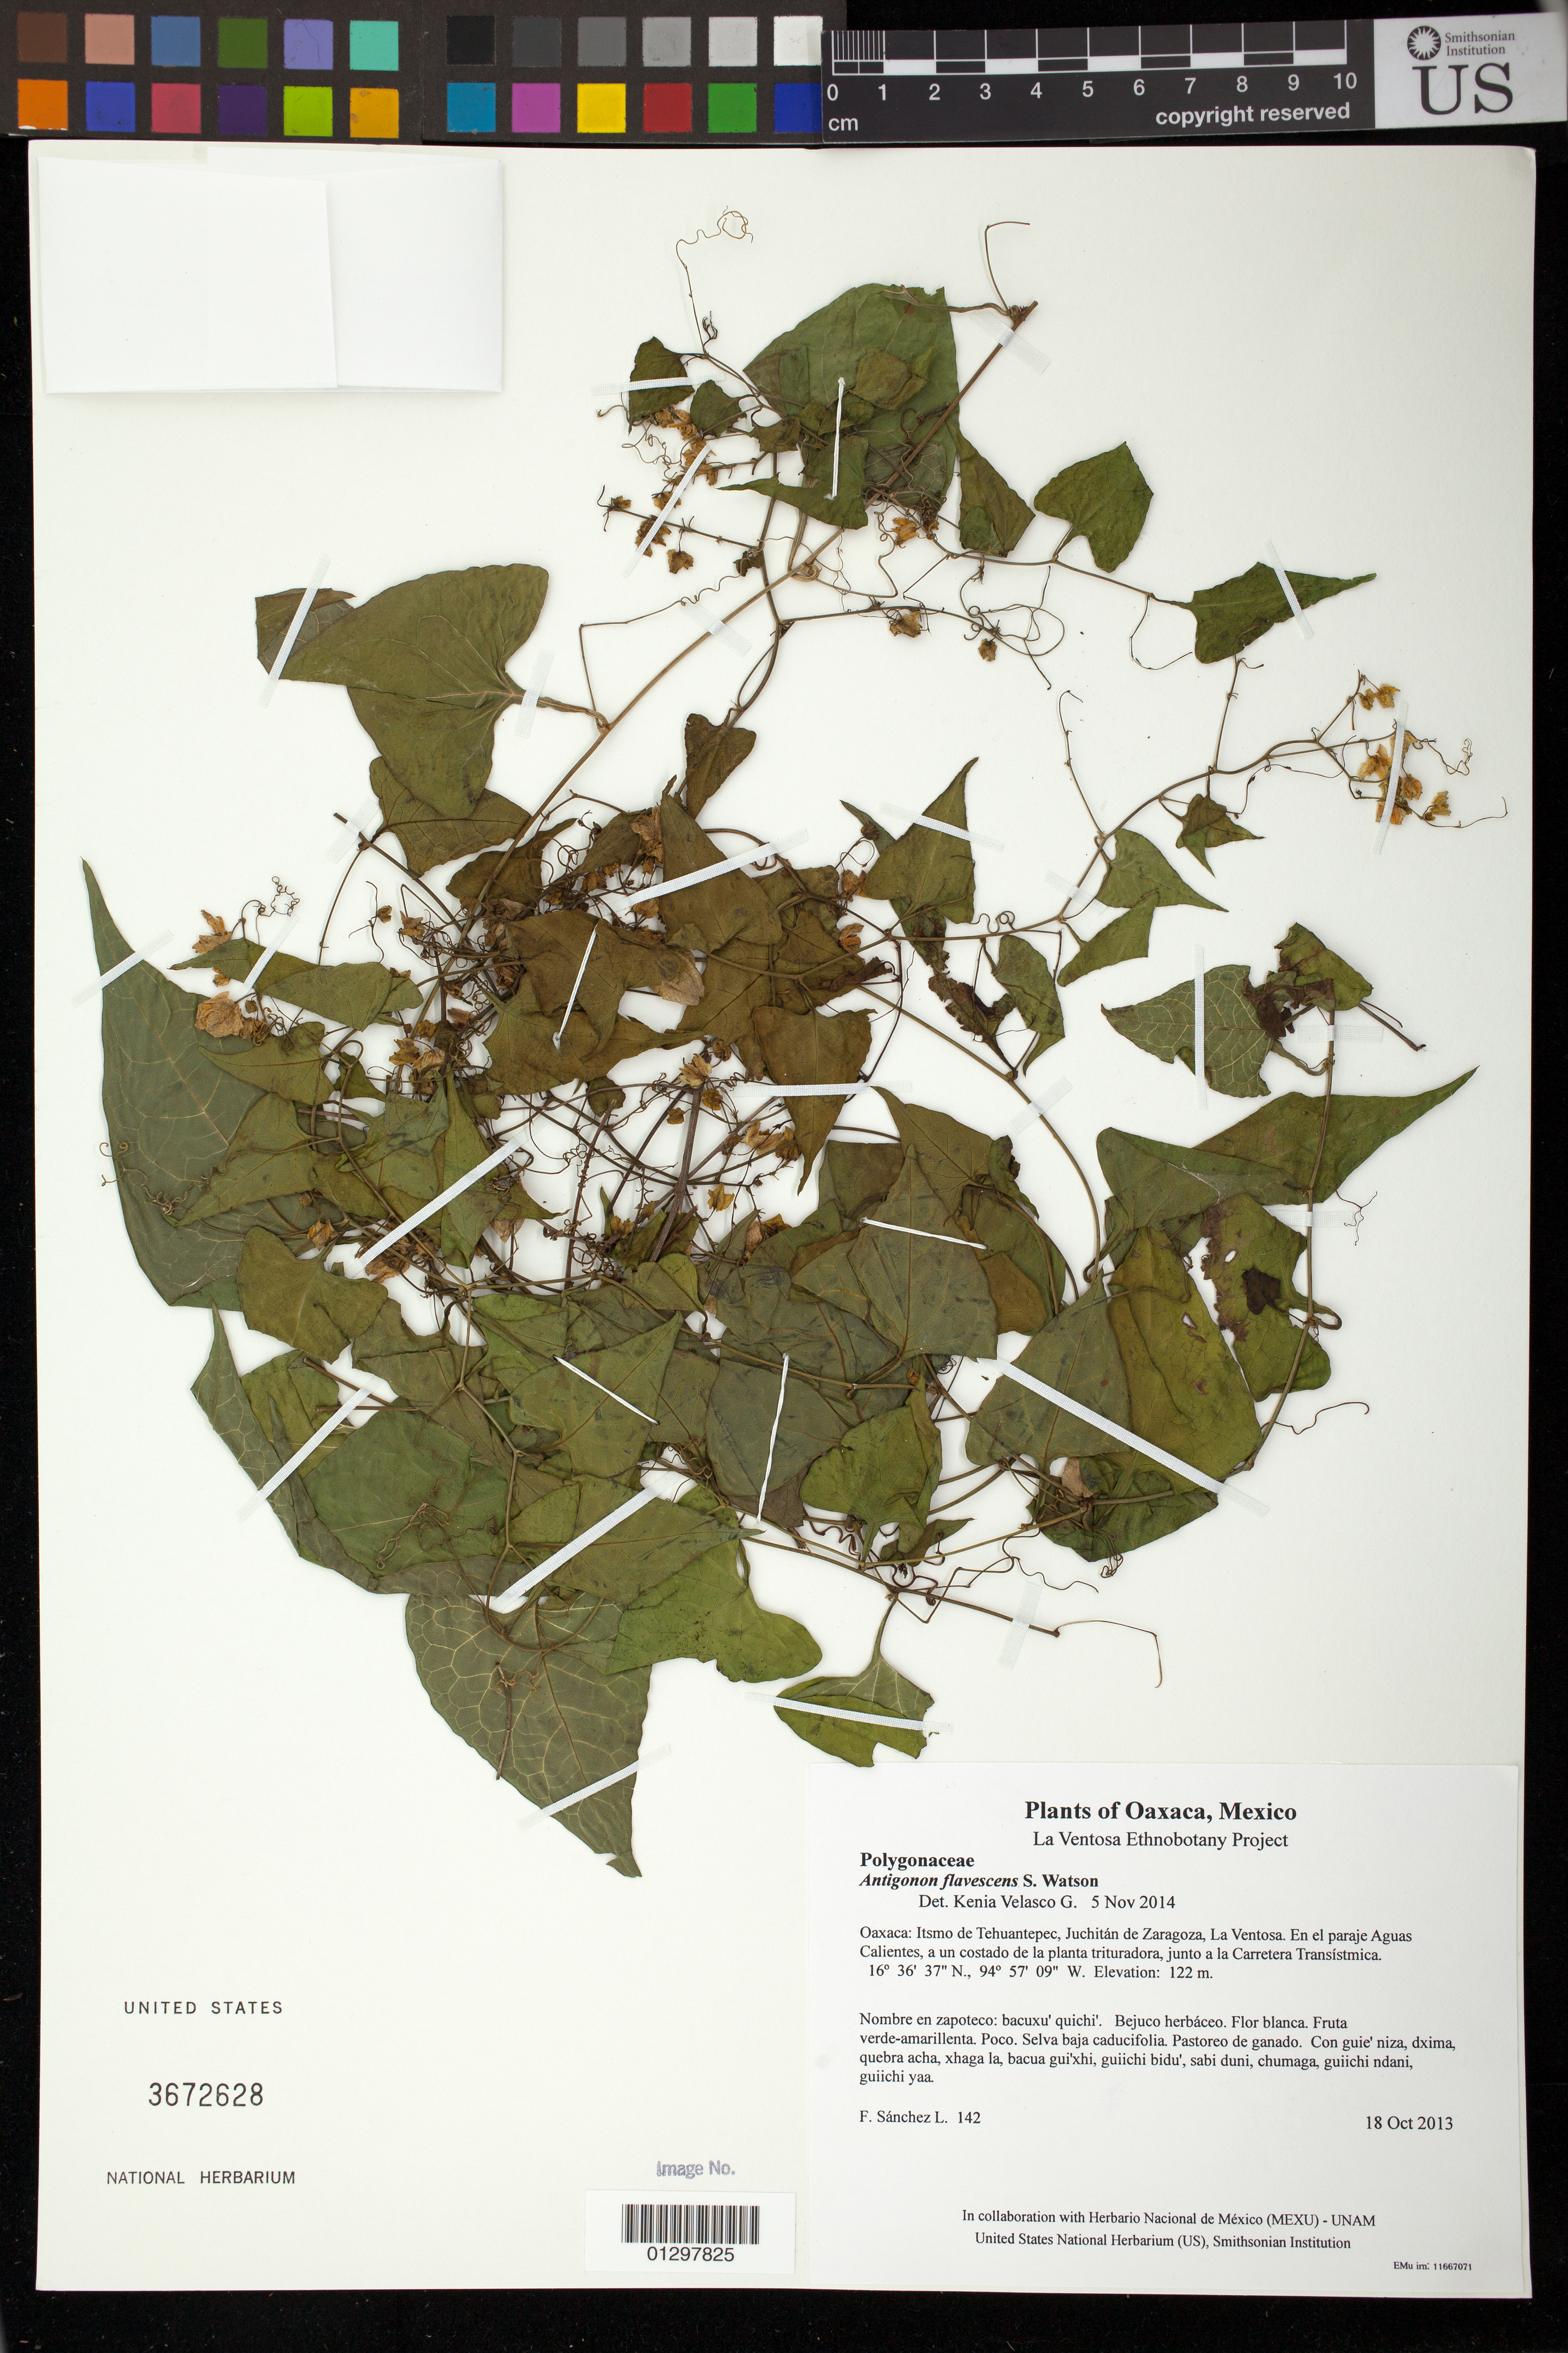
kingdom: Plantae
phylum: Tracheophyta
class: Magnoliopsida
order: Caryophyllales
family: Polygonaceae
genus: Antigonon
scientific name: Antigonon flavescens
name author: S. Watson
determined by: Velasco G., Kenia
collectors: F. Sánchez L.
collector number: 142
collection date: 2013-10-18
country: Mexico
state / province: Oaxaca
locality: Itsmo de Tehuantepec, Juchitán de Zaragoza, La Ventosa. En el paraje Aguas Calientes, a un costado de la planta trituradora, junto a la Carretera Transístmica.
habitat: Selva baja caducifolia. Pastoreo de ganado.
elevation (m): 122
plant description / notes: MEXU, US; Luba'. Guie' naquichi'. Cuaananaxhi naga'-naguchi. Caadxi.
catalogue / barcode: US 3672628